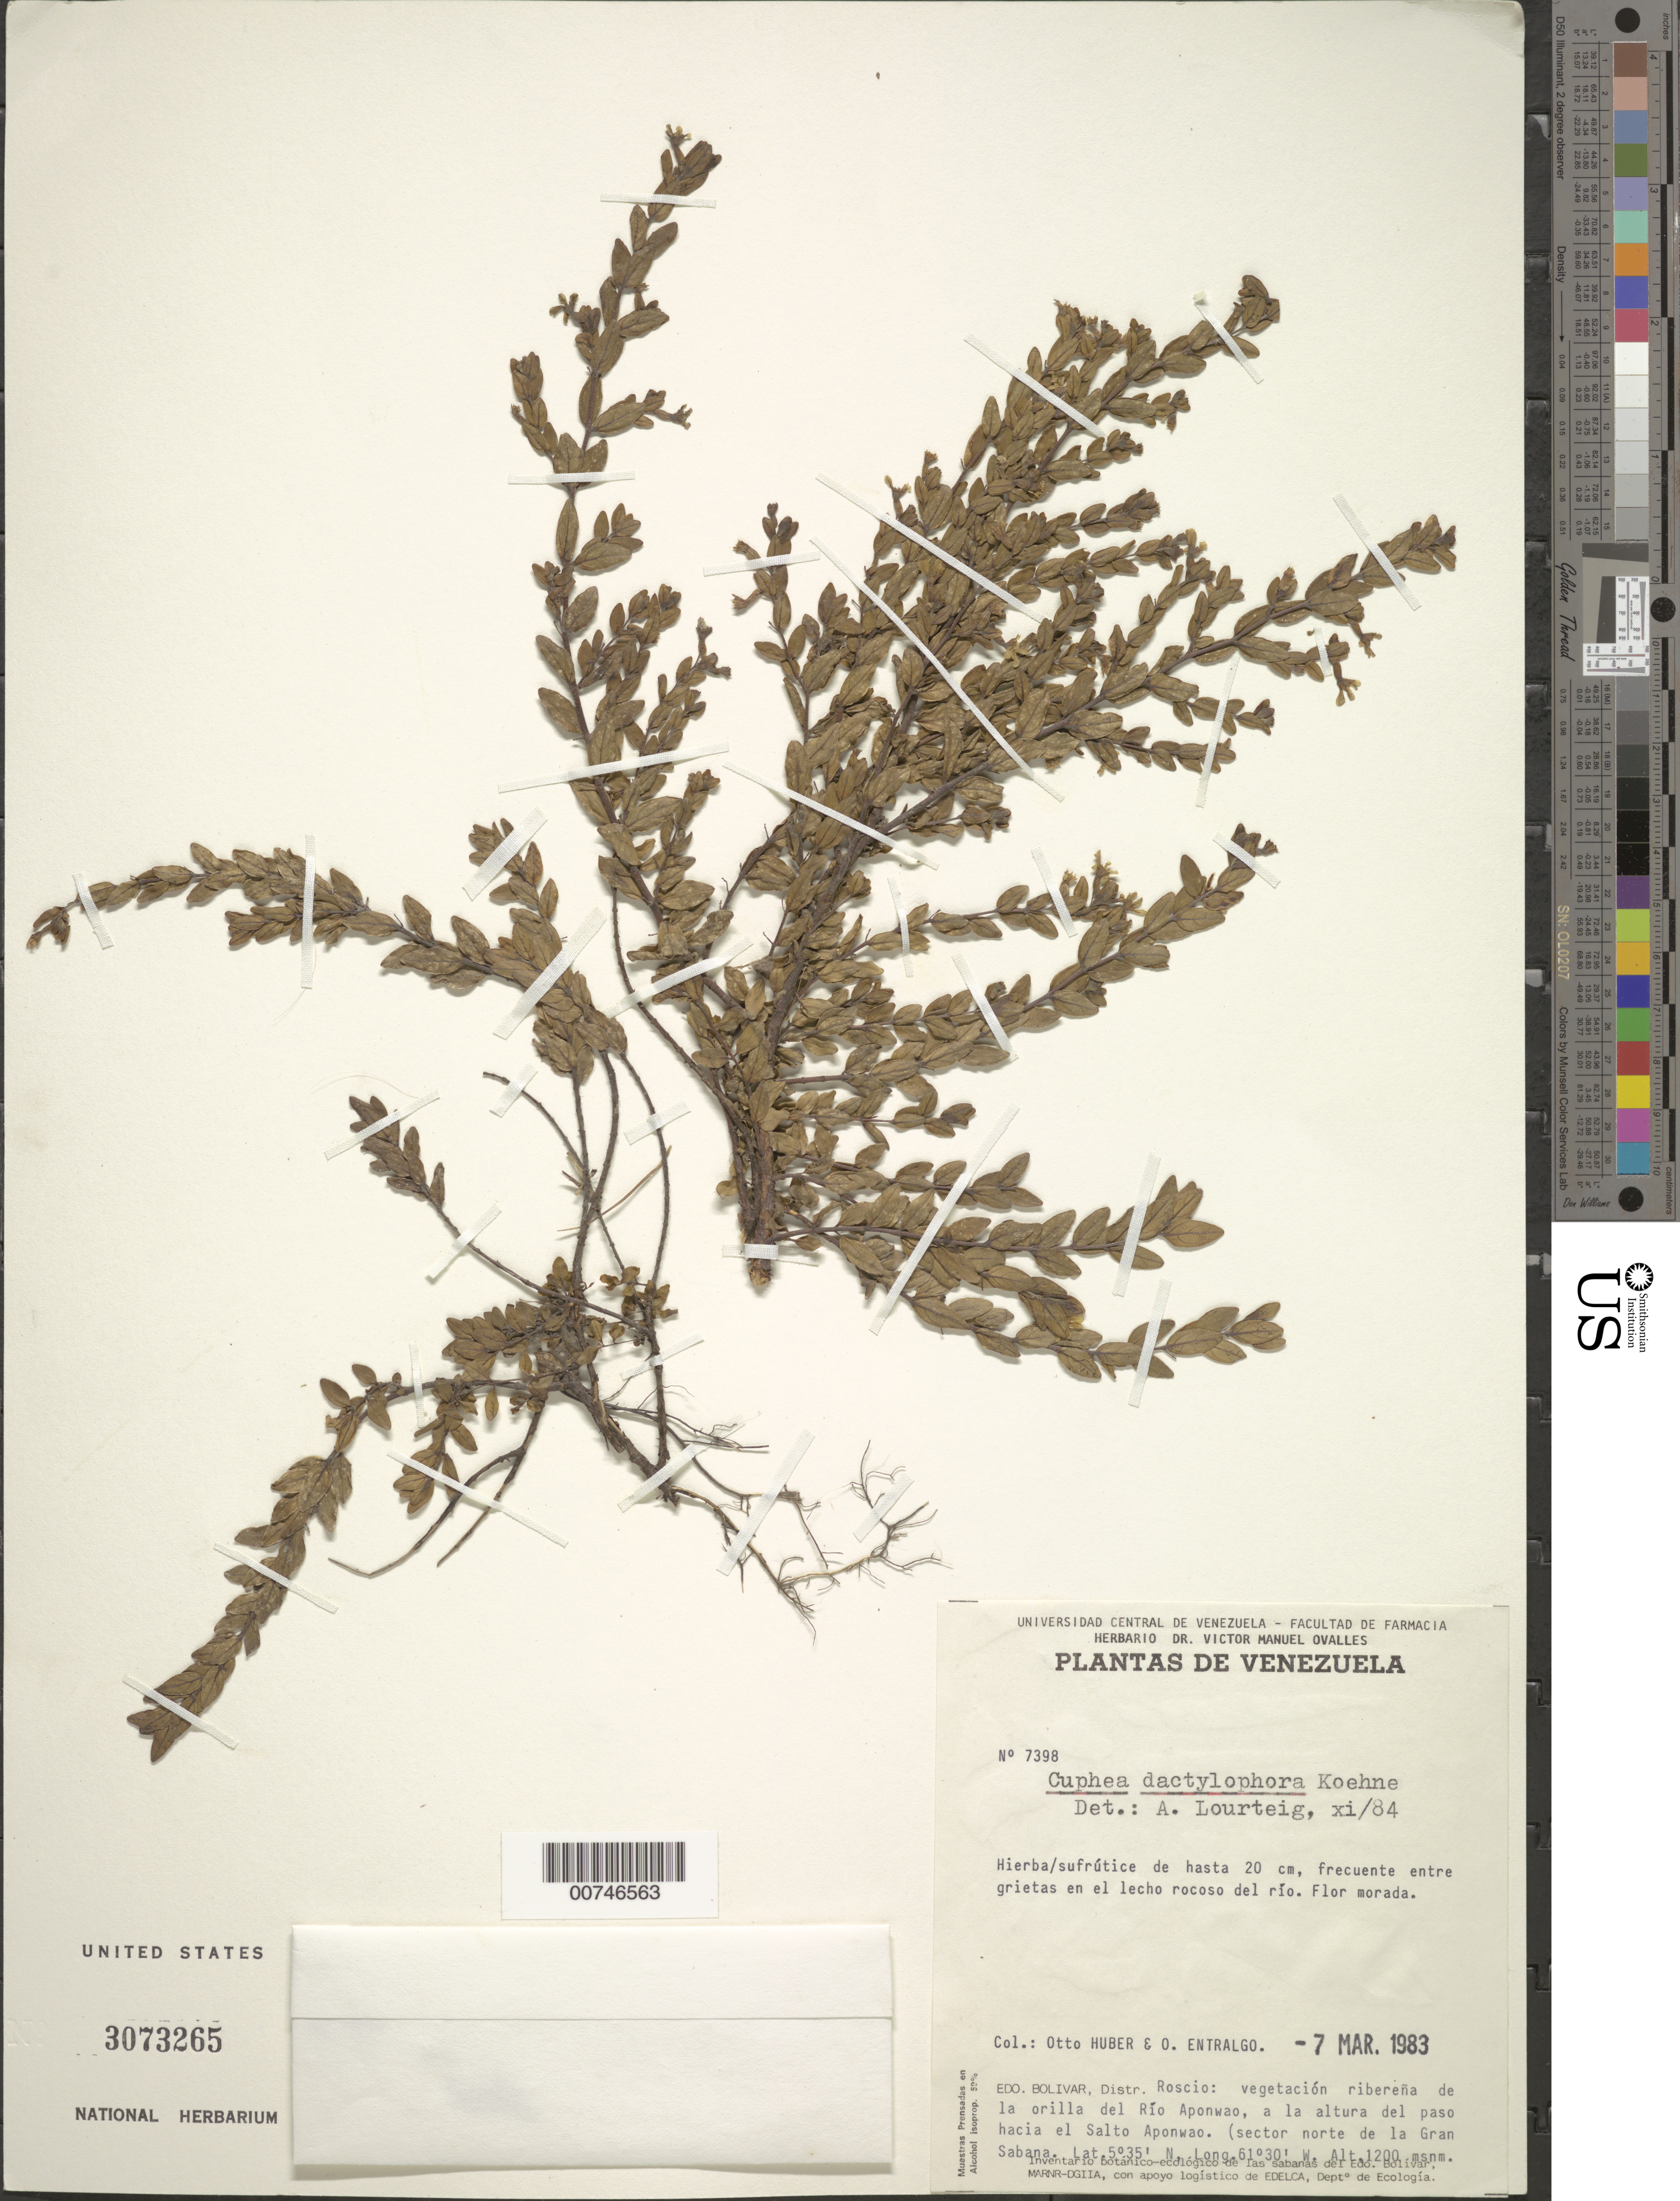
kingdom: Plantae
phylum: Tracheophyta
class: Magnoliopsida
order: Myrtales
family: Lythraceae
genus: Cuphea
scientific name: Cuphea dactylophora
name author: Koehne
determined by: Lourteig, A.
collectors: O. Huber & O. Entralgo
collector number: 7398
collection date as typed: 7-Mar-83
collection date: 1983-03-07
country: Venezuela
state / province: Bolívar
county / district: Roscio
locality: Río Aponwao, del paso sobre el Salto Aponwao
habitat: Vegetación riberena de la orilla del Rio Aponwao; entre grietas en el lecho rocoso del rio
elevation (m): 1200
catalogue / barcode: US 3073265